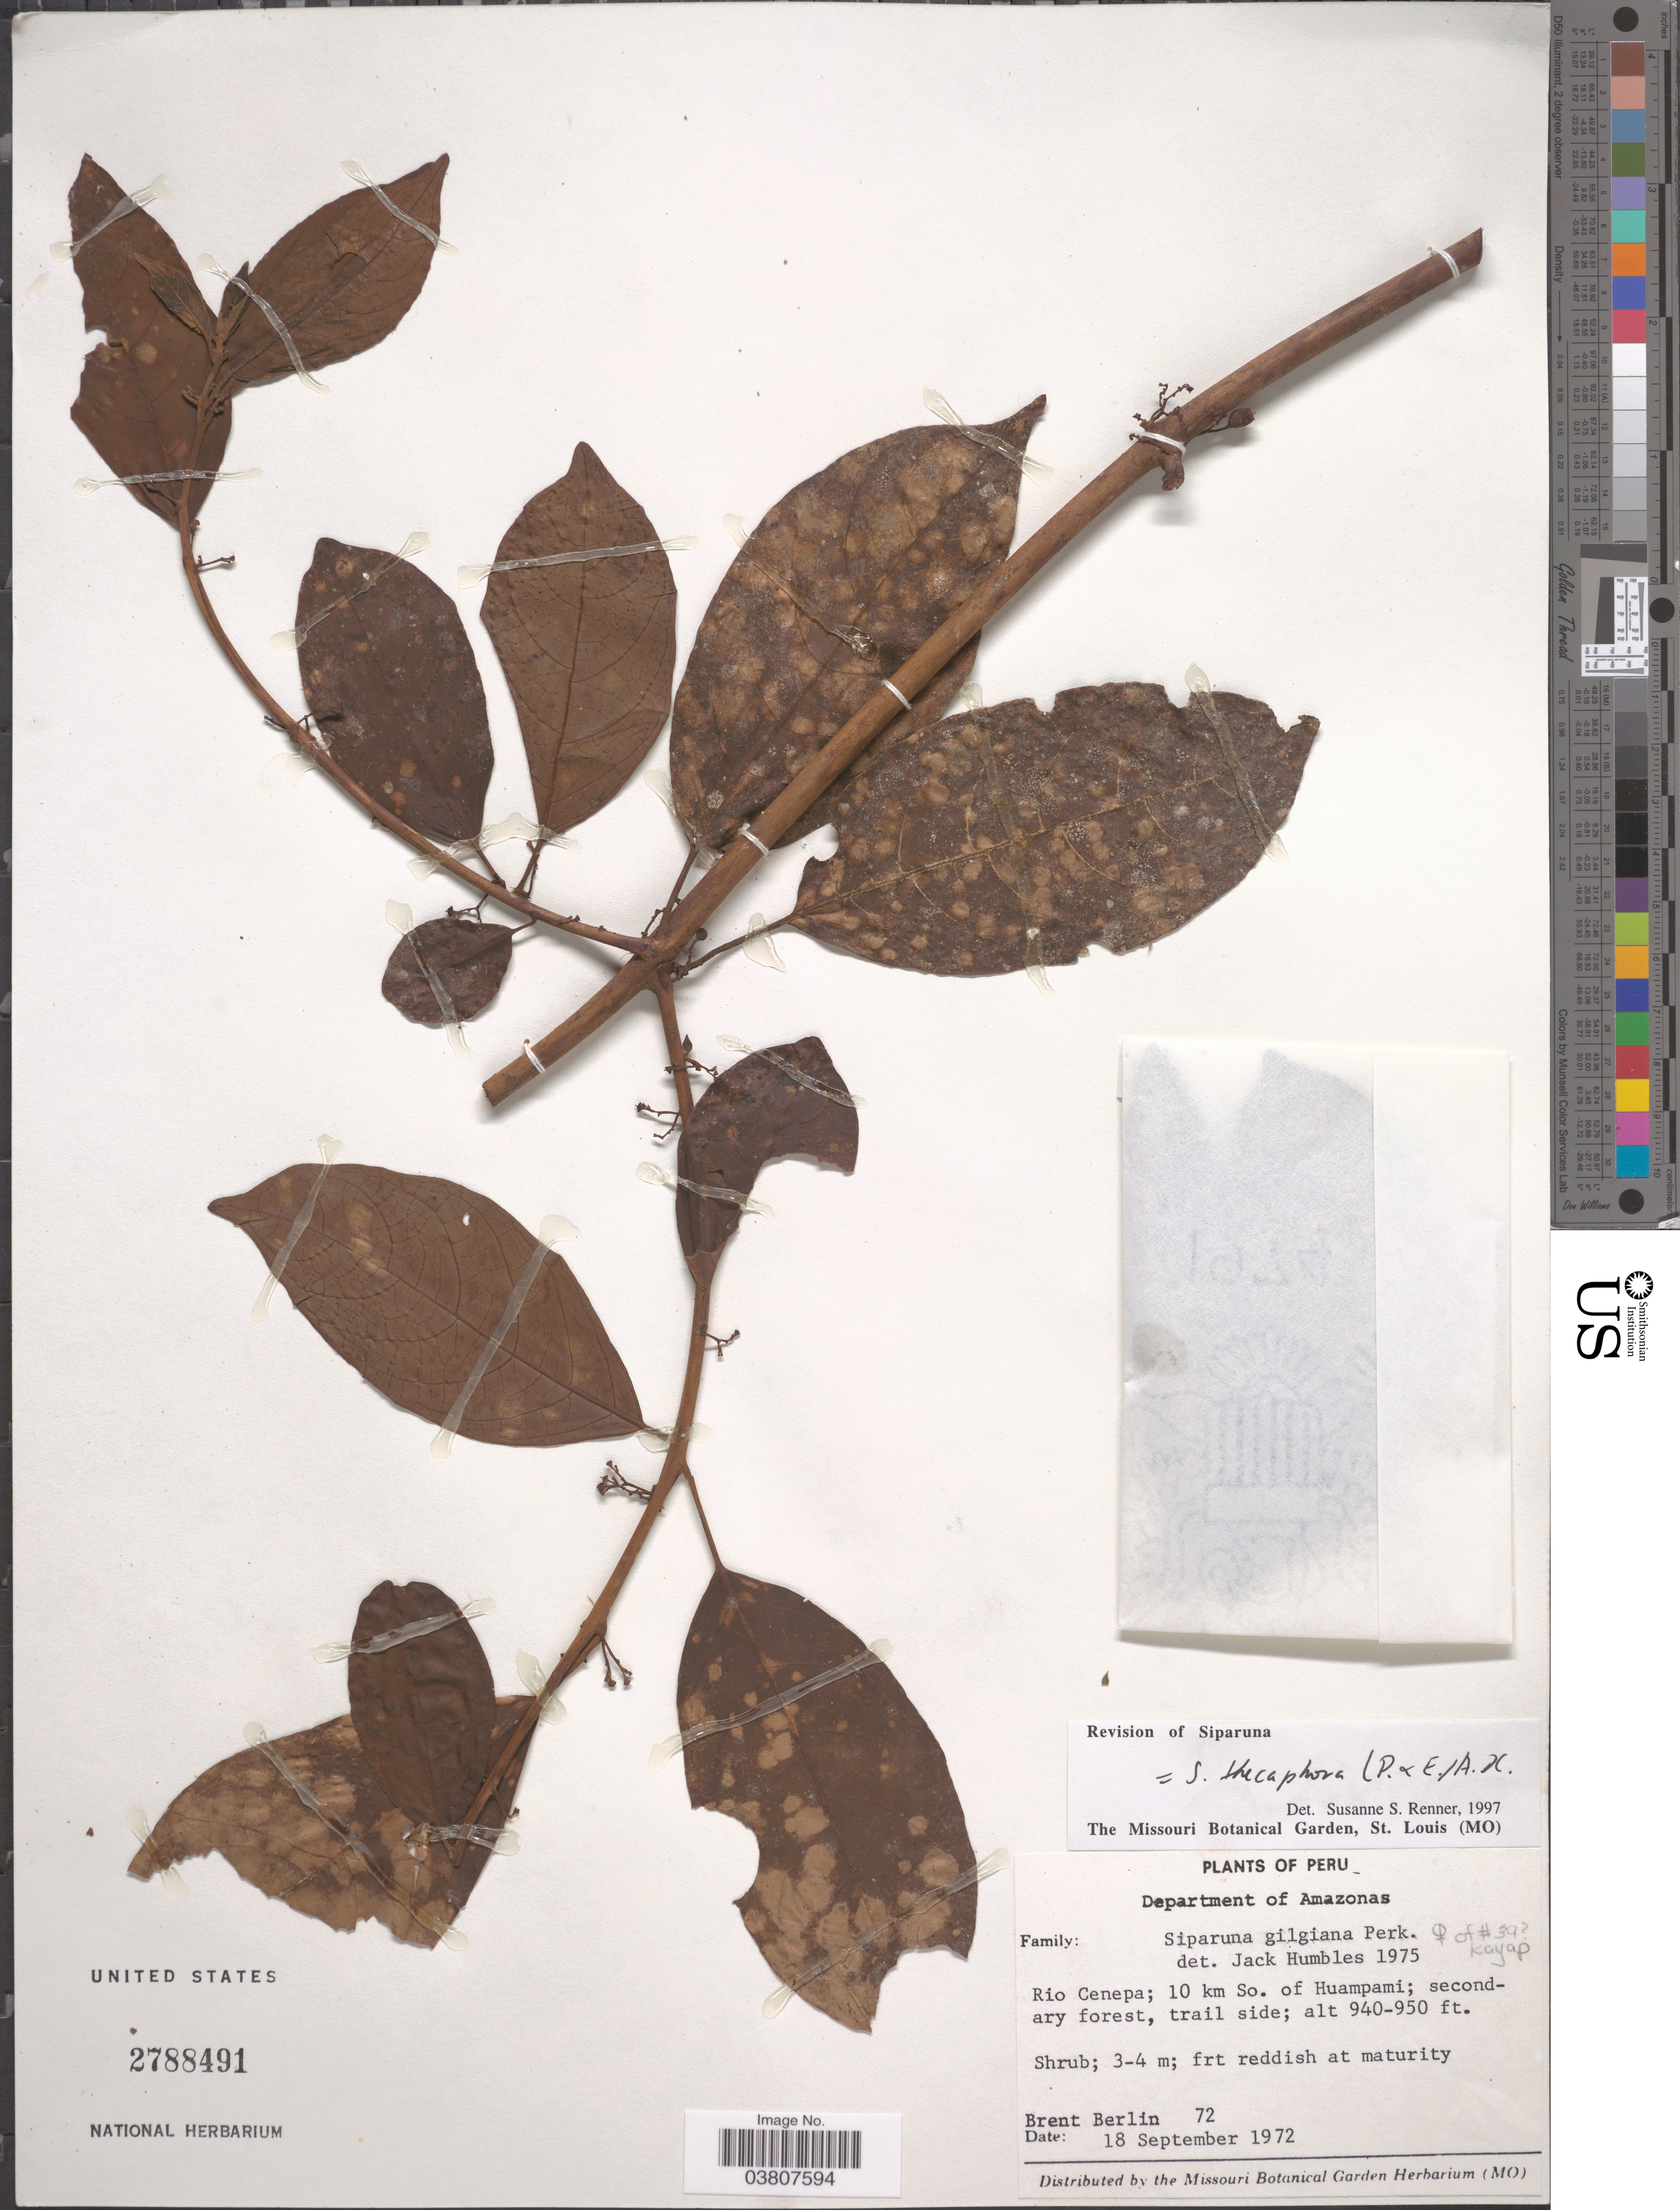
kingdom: Plantae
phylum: Tracheophyta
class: Magnoliopsida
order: Laurales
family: Siparunaceae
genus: Siparuna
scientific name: Siparuna thecaphora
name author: (Poepp. & Endl.) A. DC.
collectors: B. Berlin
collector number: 72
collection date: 1972-09-18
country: Peru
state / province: Amazonas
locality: Department of Amazonas. Rio Cenepa: 10 km So. of Huampami; trail side.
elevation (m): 287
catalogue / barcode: US 2788491